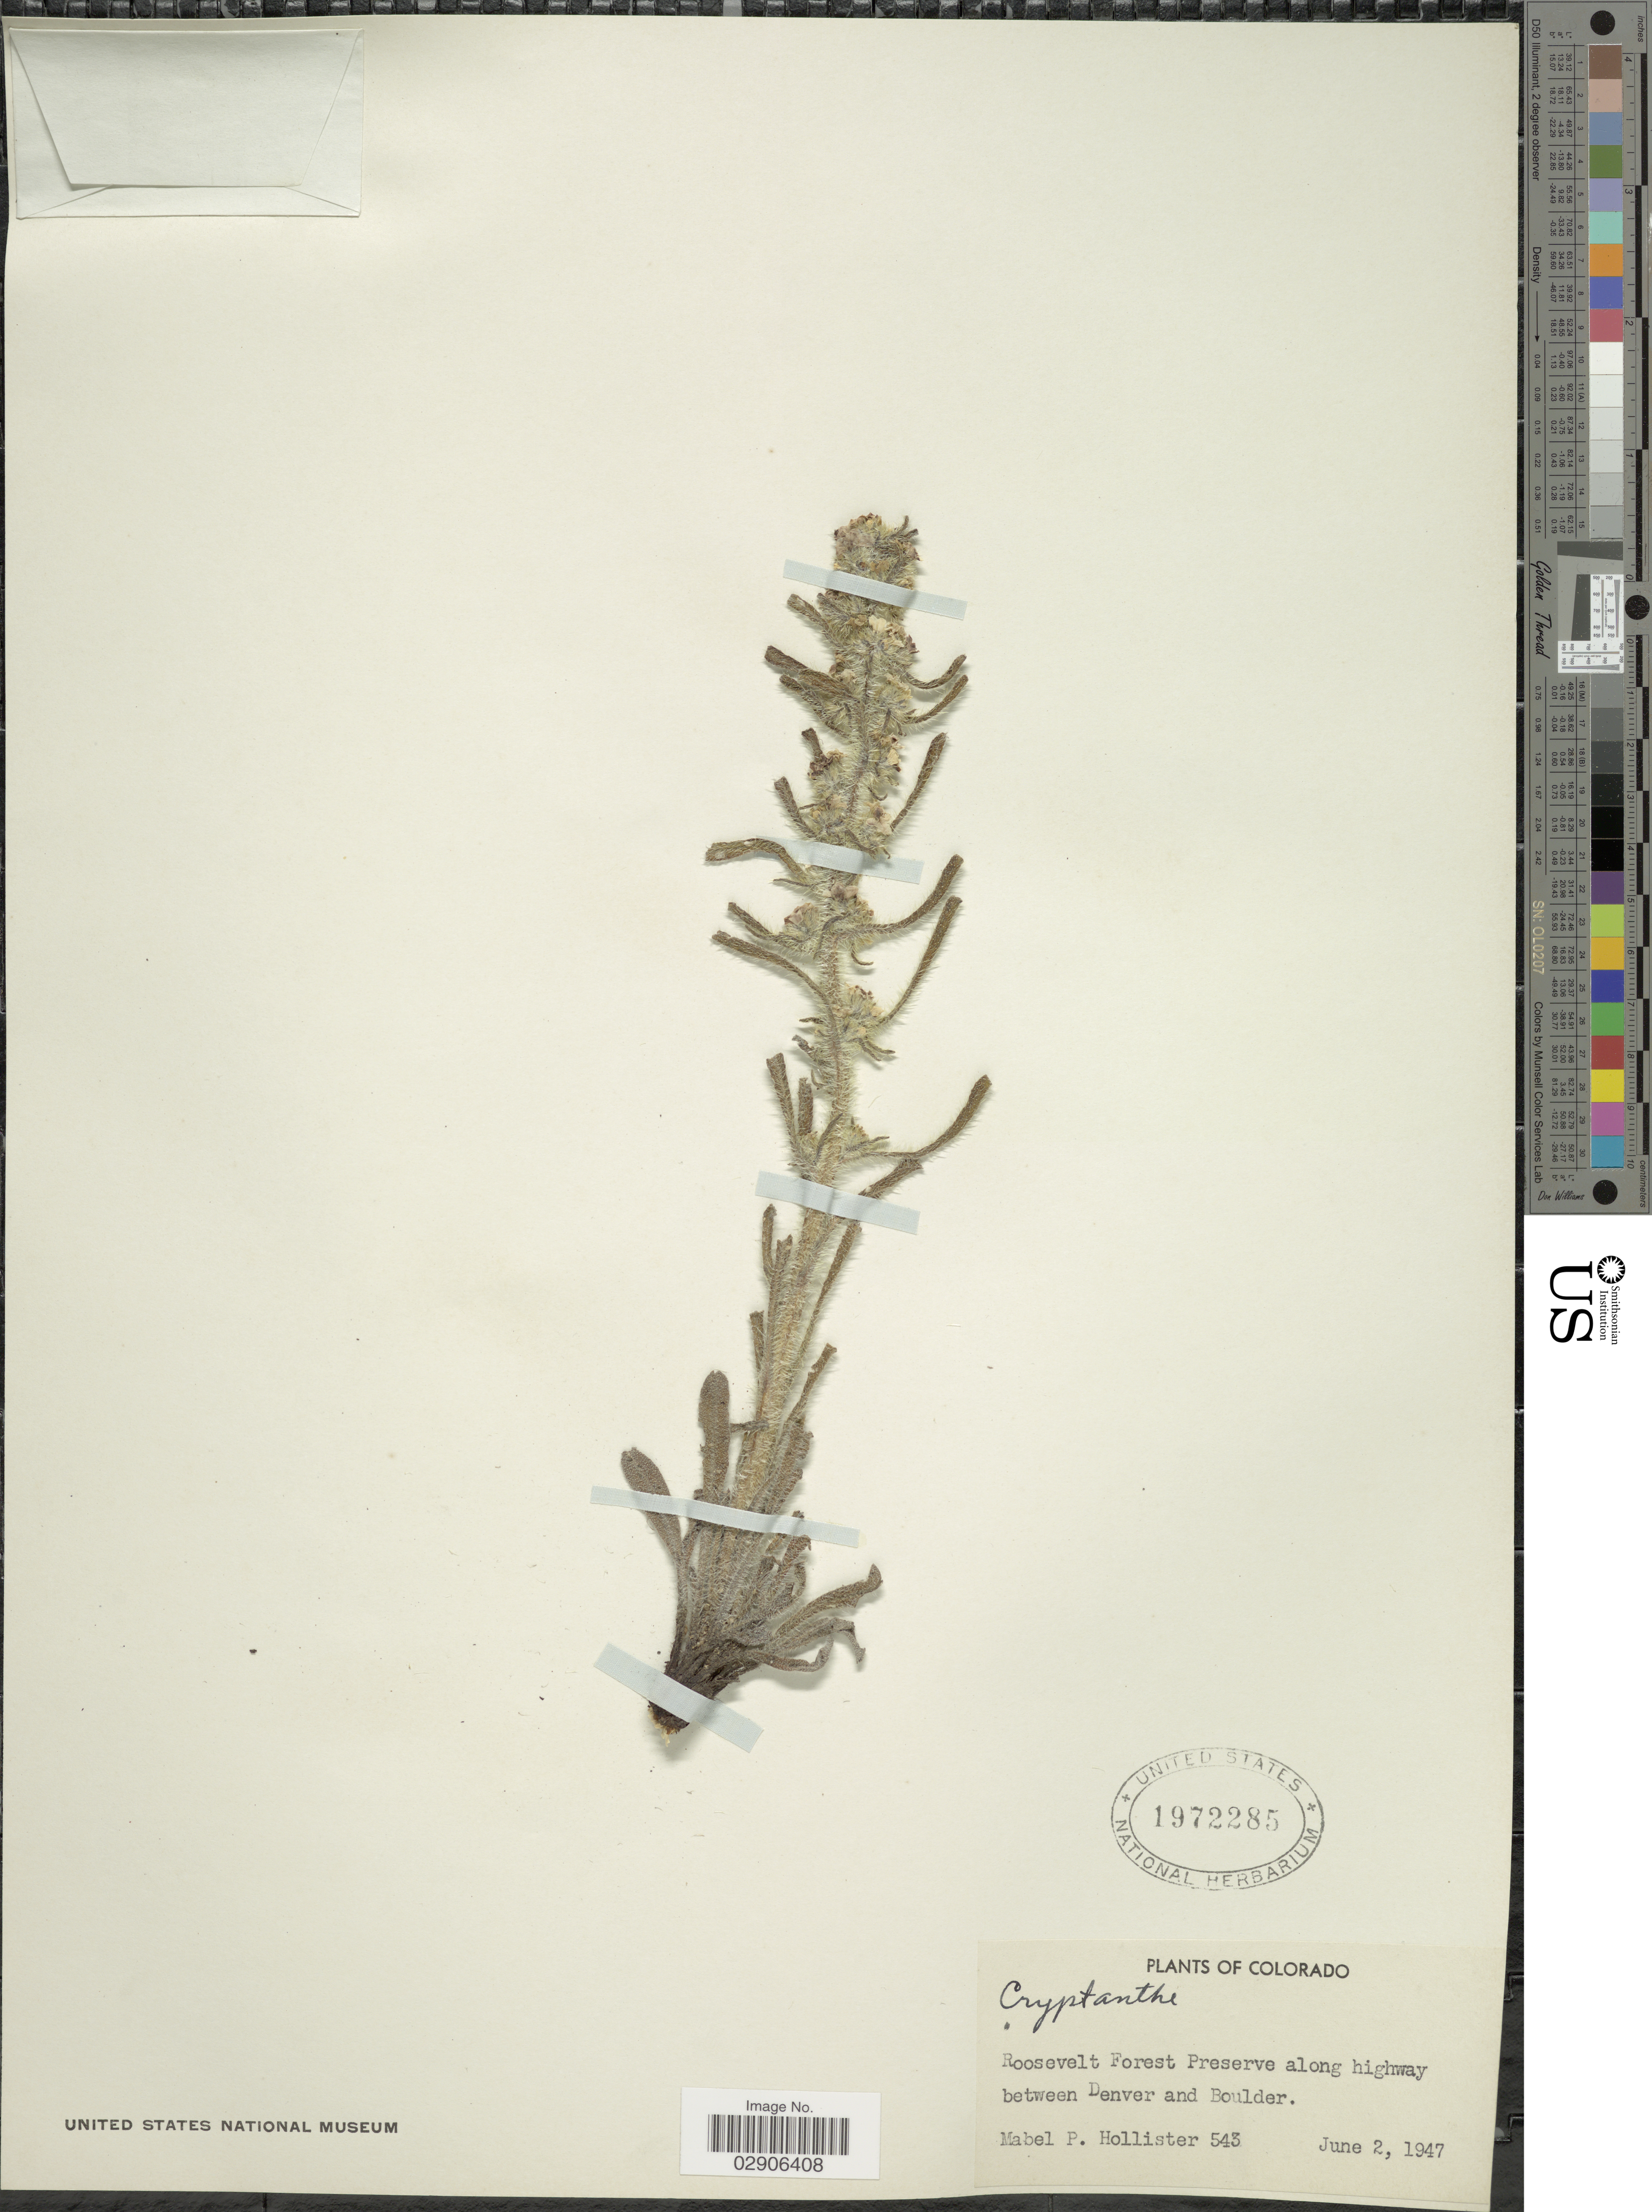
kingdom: Plantae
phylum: Tracheophyta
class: Magnoliopsida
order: Boraginales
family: Boraginaceae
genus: Oreocarya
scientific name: Oreocarya glomerata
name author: (Pursh) Greene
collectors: M. Hollister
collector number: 543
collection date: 1947-06-02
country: United States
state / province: Colorado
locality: Roosevelt Forest Preserve along highway between Denver and Boulder.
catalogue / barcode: US 1972285